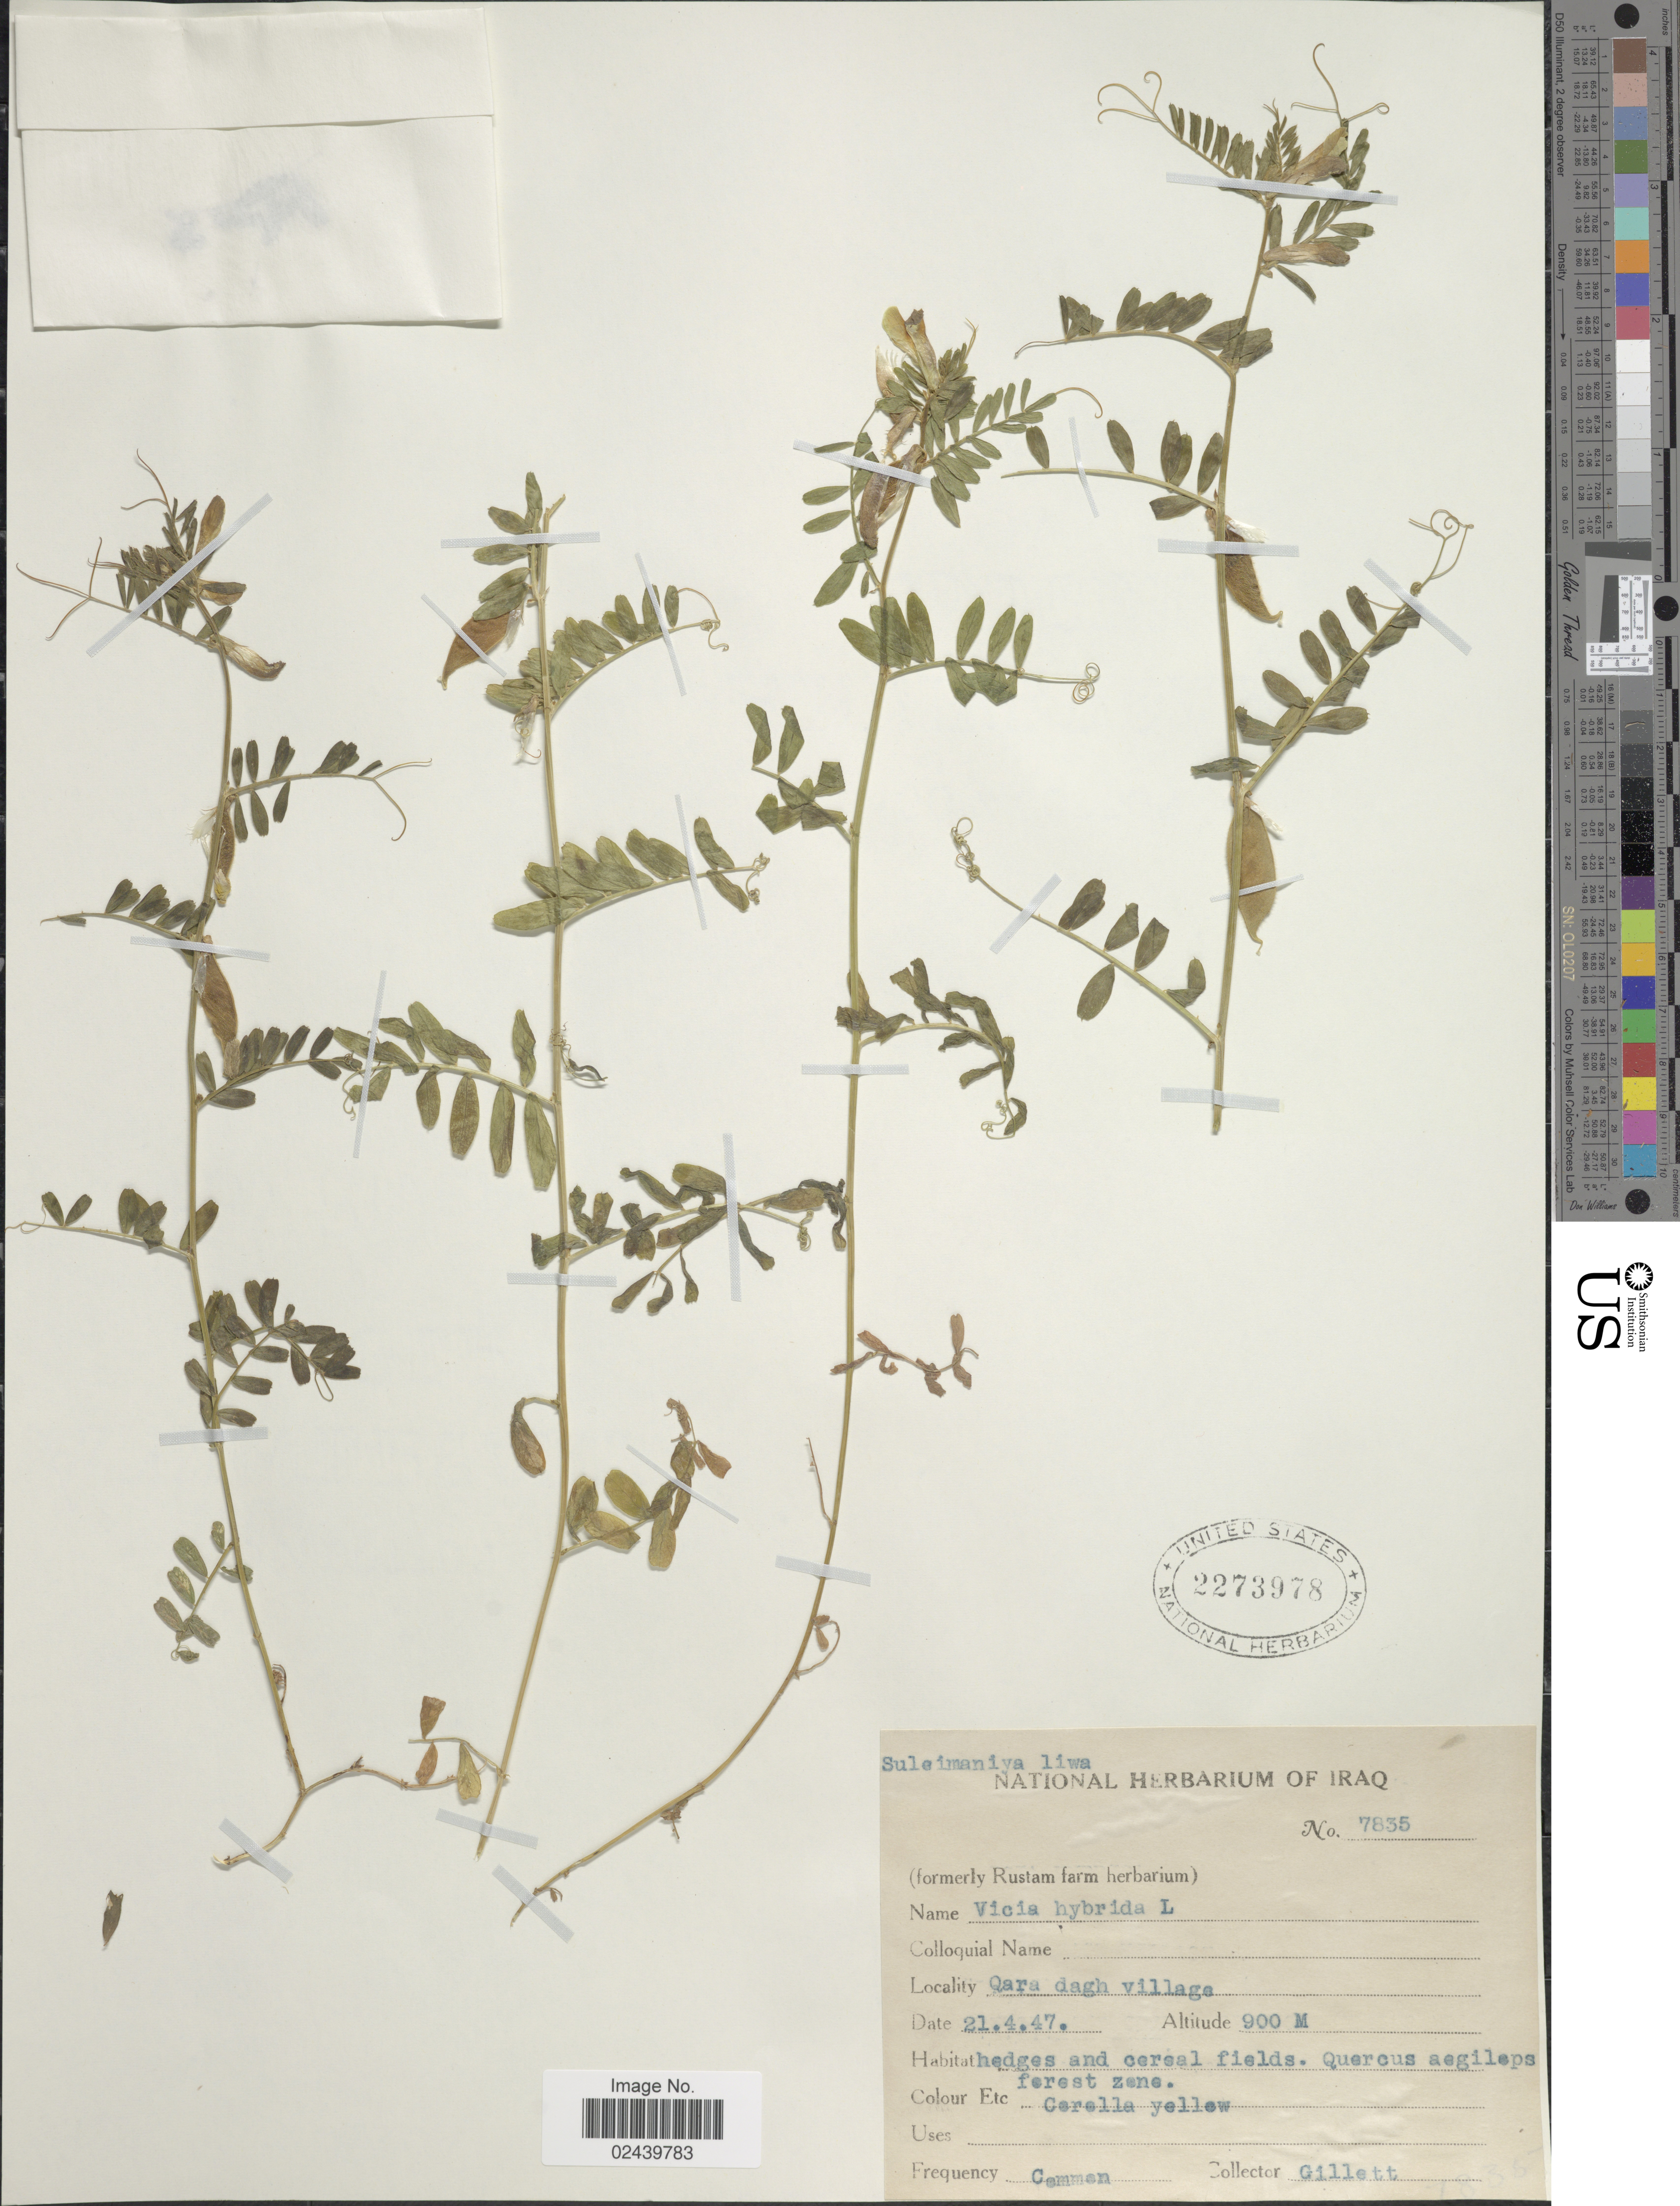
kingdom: Plantae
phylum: Tracheophyta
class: Magnoliopsida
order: Fabales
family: Fabaceae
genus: Vicia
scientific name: Vicia hybrida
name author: L.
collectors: Gillett, --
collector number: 7835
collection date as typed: Transcribed d/m/y: 21/4/47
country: Iraq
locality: Suleimaniya liwa. Qara dagh village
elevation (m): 900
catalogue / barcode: US 2273978